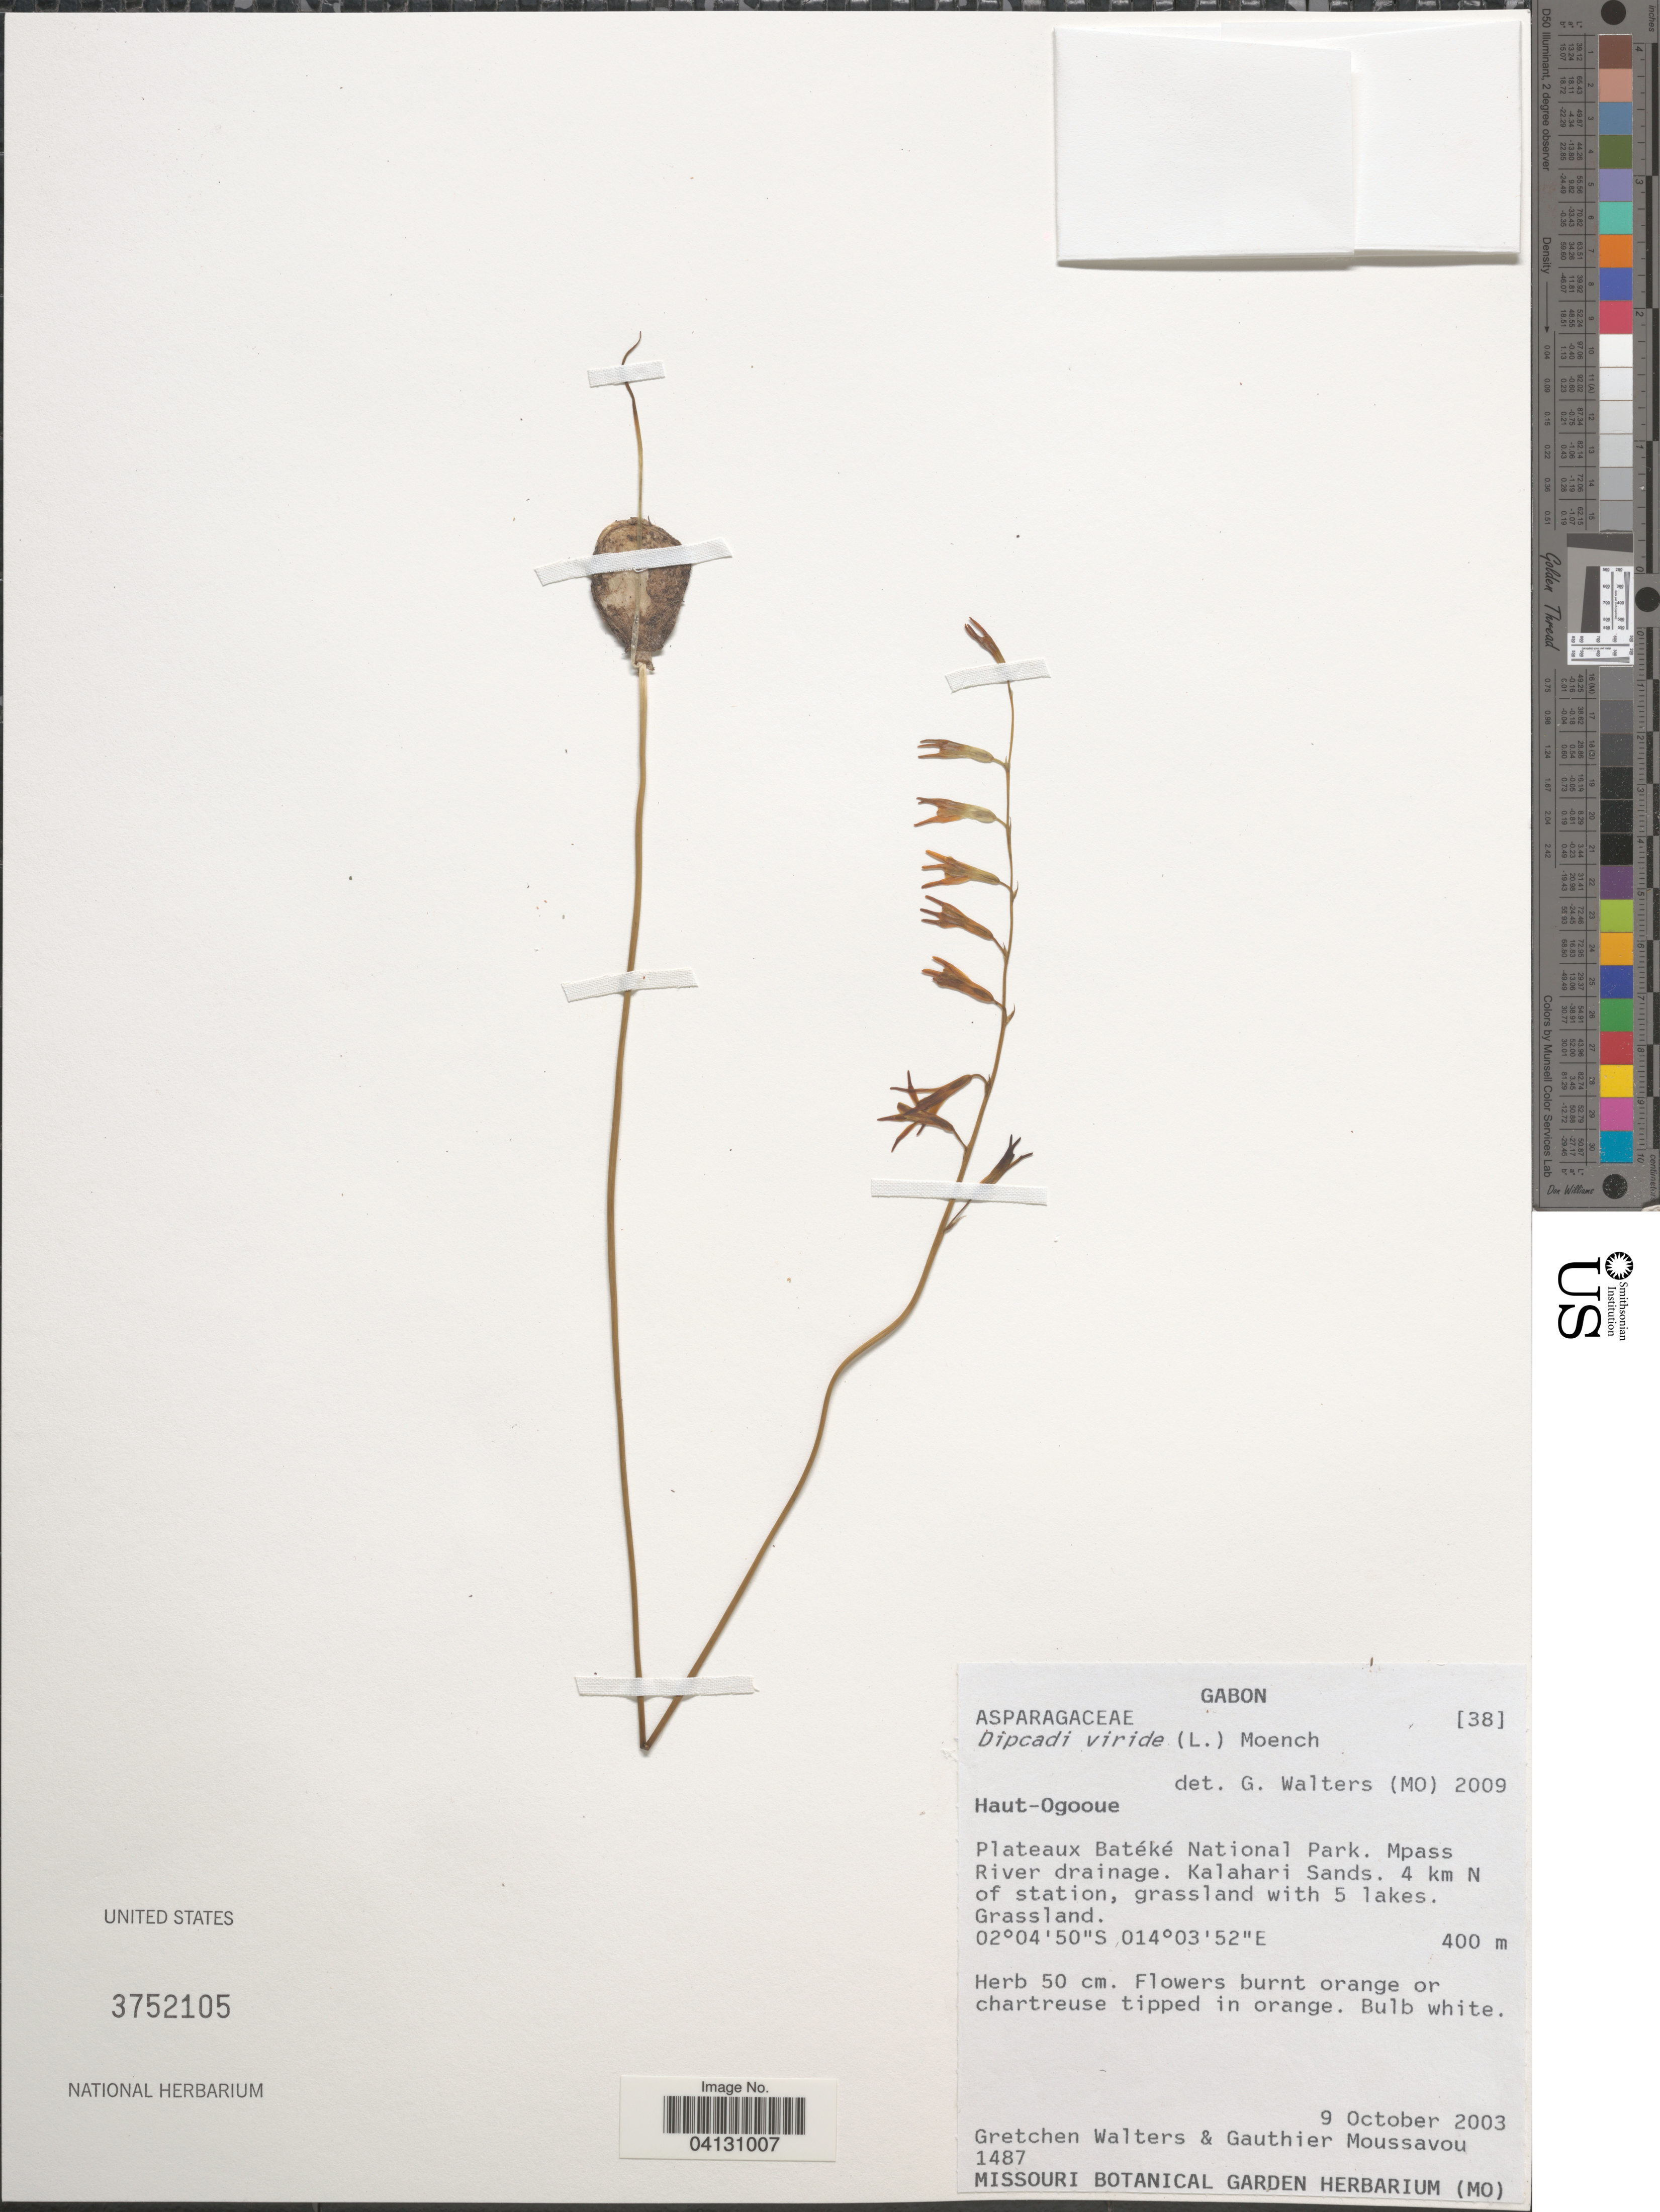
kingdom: Plantae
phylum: Tracheophyta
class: Liliopsida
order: Asparagales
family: Asparagaceae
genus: Dipcadi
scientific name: Dipcadi viride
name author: (L.) Moench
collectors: G. Walters & G. Moussavou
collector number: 1487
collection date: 2003-10-09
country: Gabon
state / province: Haut-Ogooue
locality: Plateaux Batéké National Park. Mpass River drainage. Kalahari Sands. 4 km N of station, grassland with 5 lakes.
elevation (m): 400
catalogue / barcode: US 3752105